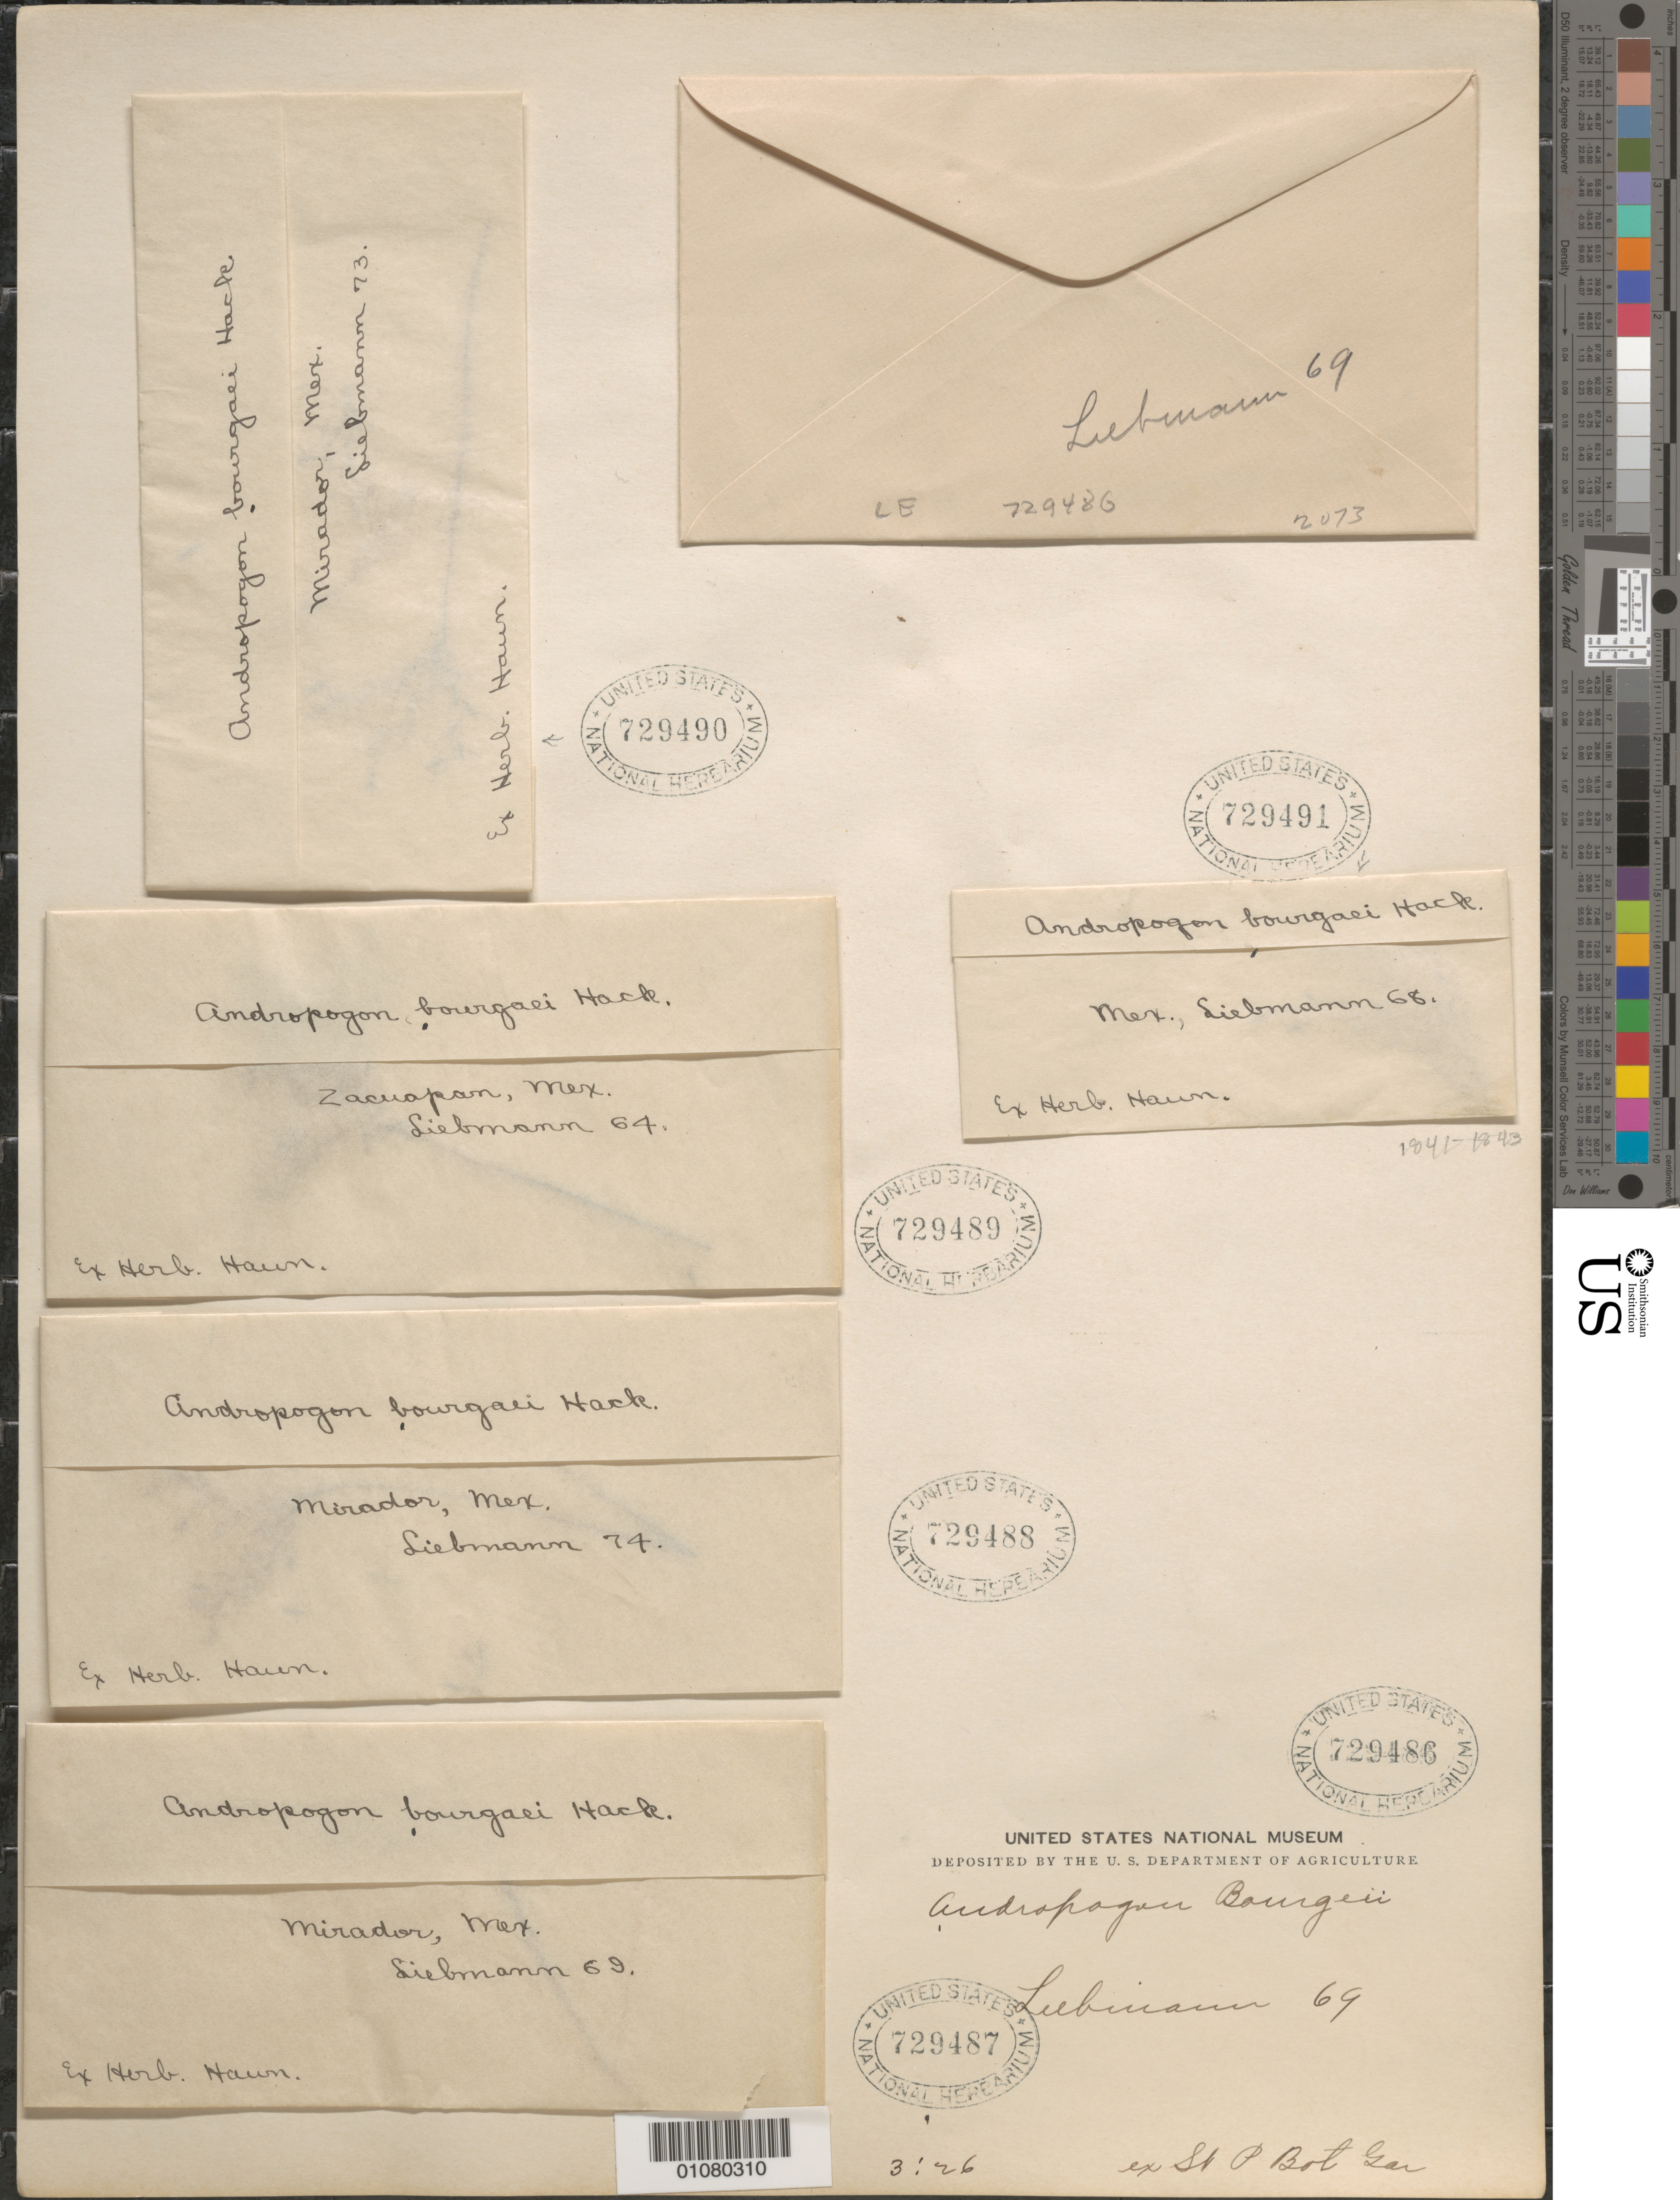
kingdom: Plantae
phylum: Tracheophyta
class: Liliopsida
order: Poales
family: Poaceae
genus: Andropogon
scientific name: Andropogon bourgaei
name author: Hack.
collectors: F. M. Liebmann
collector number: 64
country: Mexico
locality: Zacuapan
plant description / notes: Ex herb. Haun.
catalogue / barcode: US 729489-4